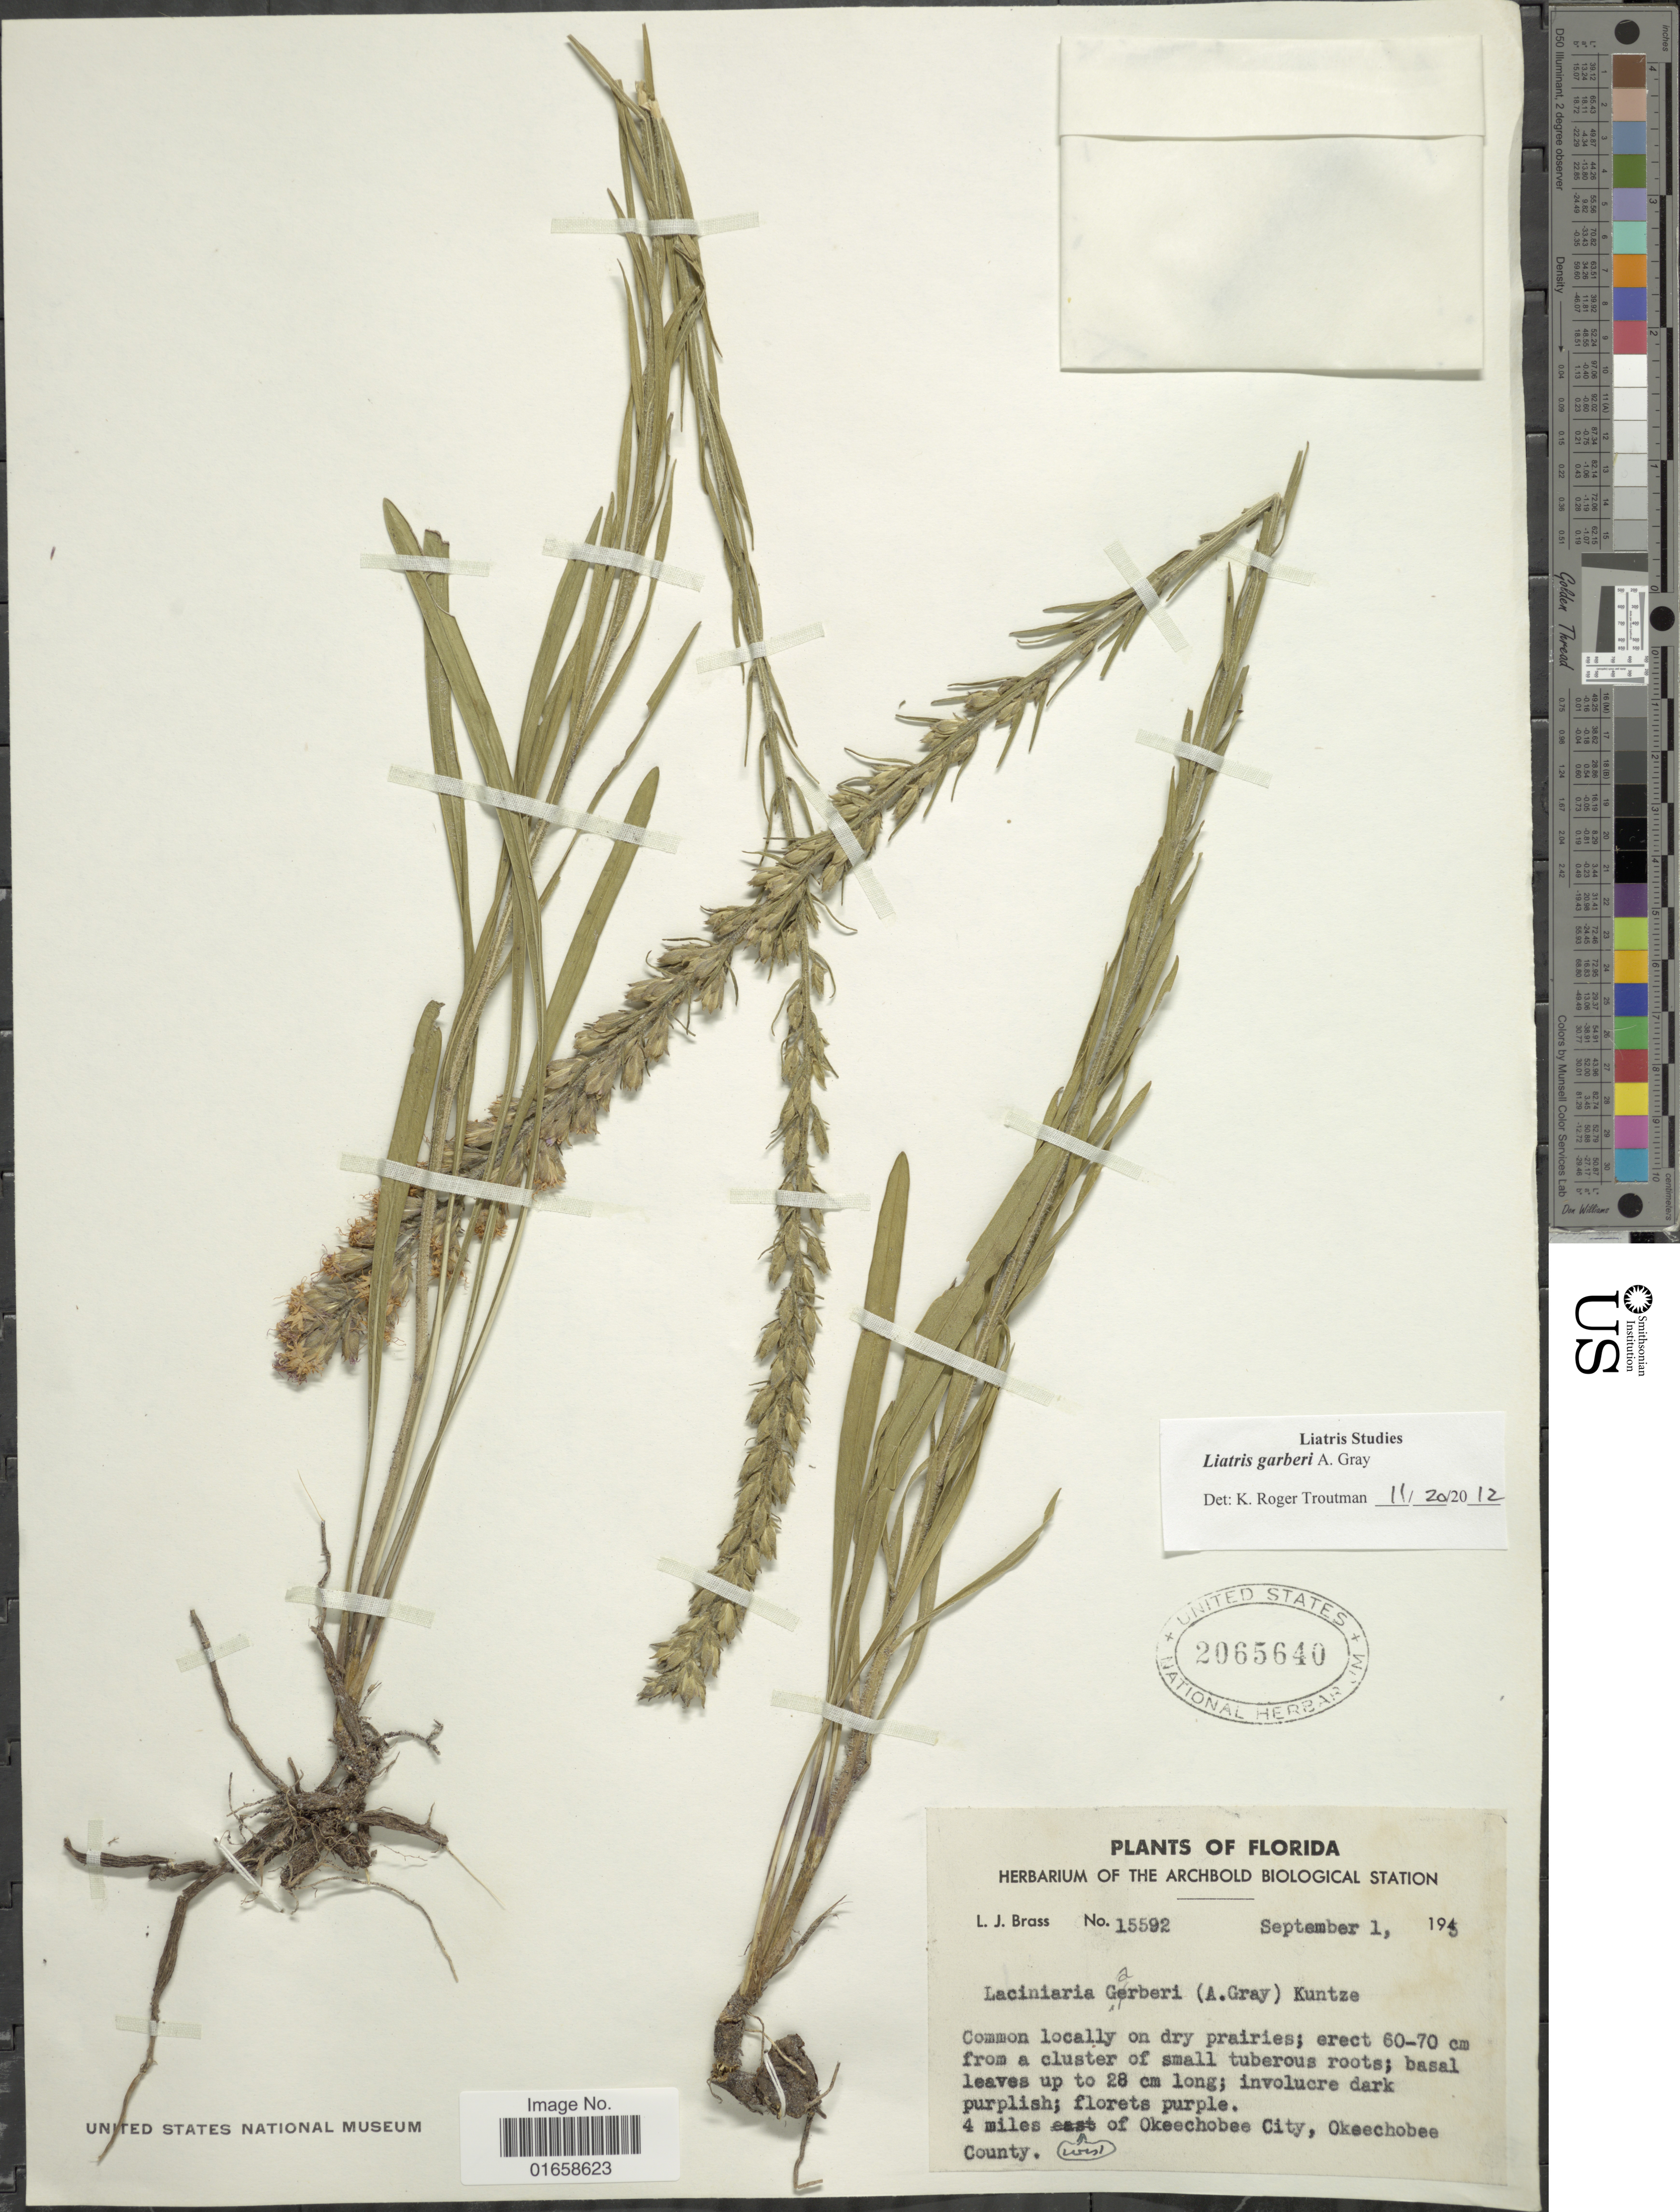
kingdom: Plantae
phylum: Tracheophyta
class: Magnoliopsida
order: Asterales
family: Asteraceae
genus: Liatris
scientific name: Liatris garberi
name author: A. Gray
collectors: L. J. Brass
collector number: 15592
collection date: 1945-09-01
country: United States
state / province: Florida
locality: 4 miles west of Okeechovee City, Okeechobee County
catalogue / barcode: US 2065640